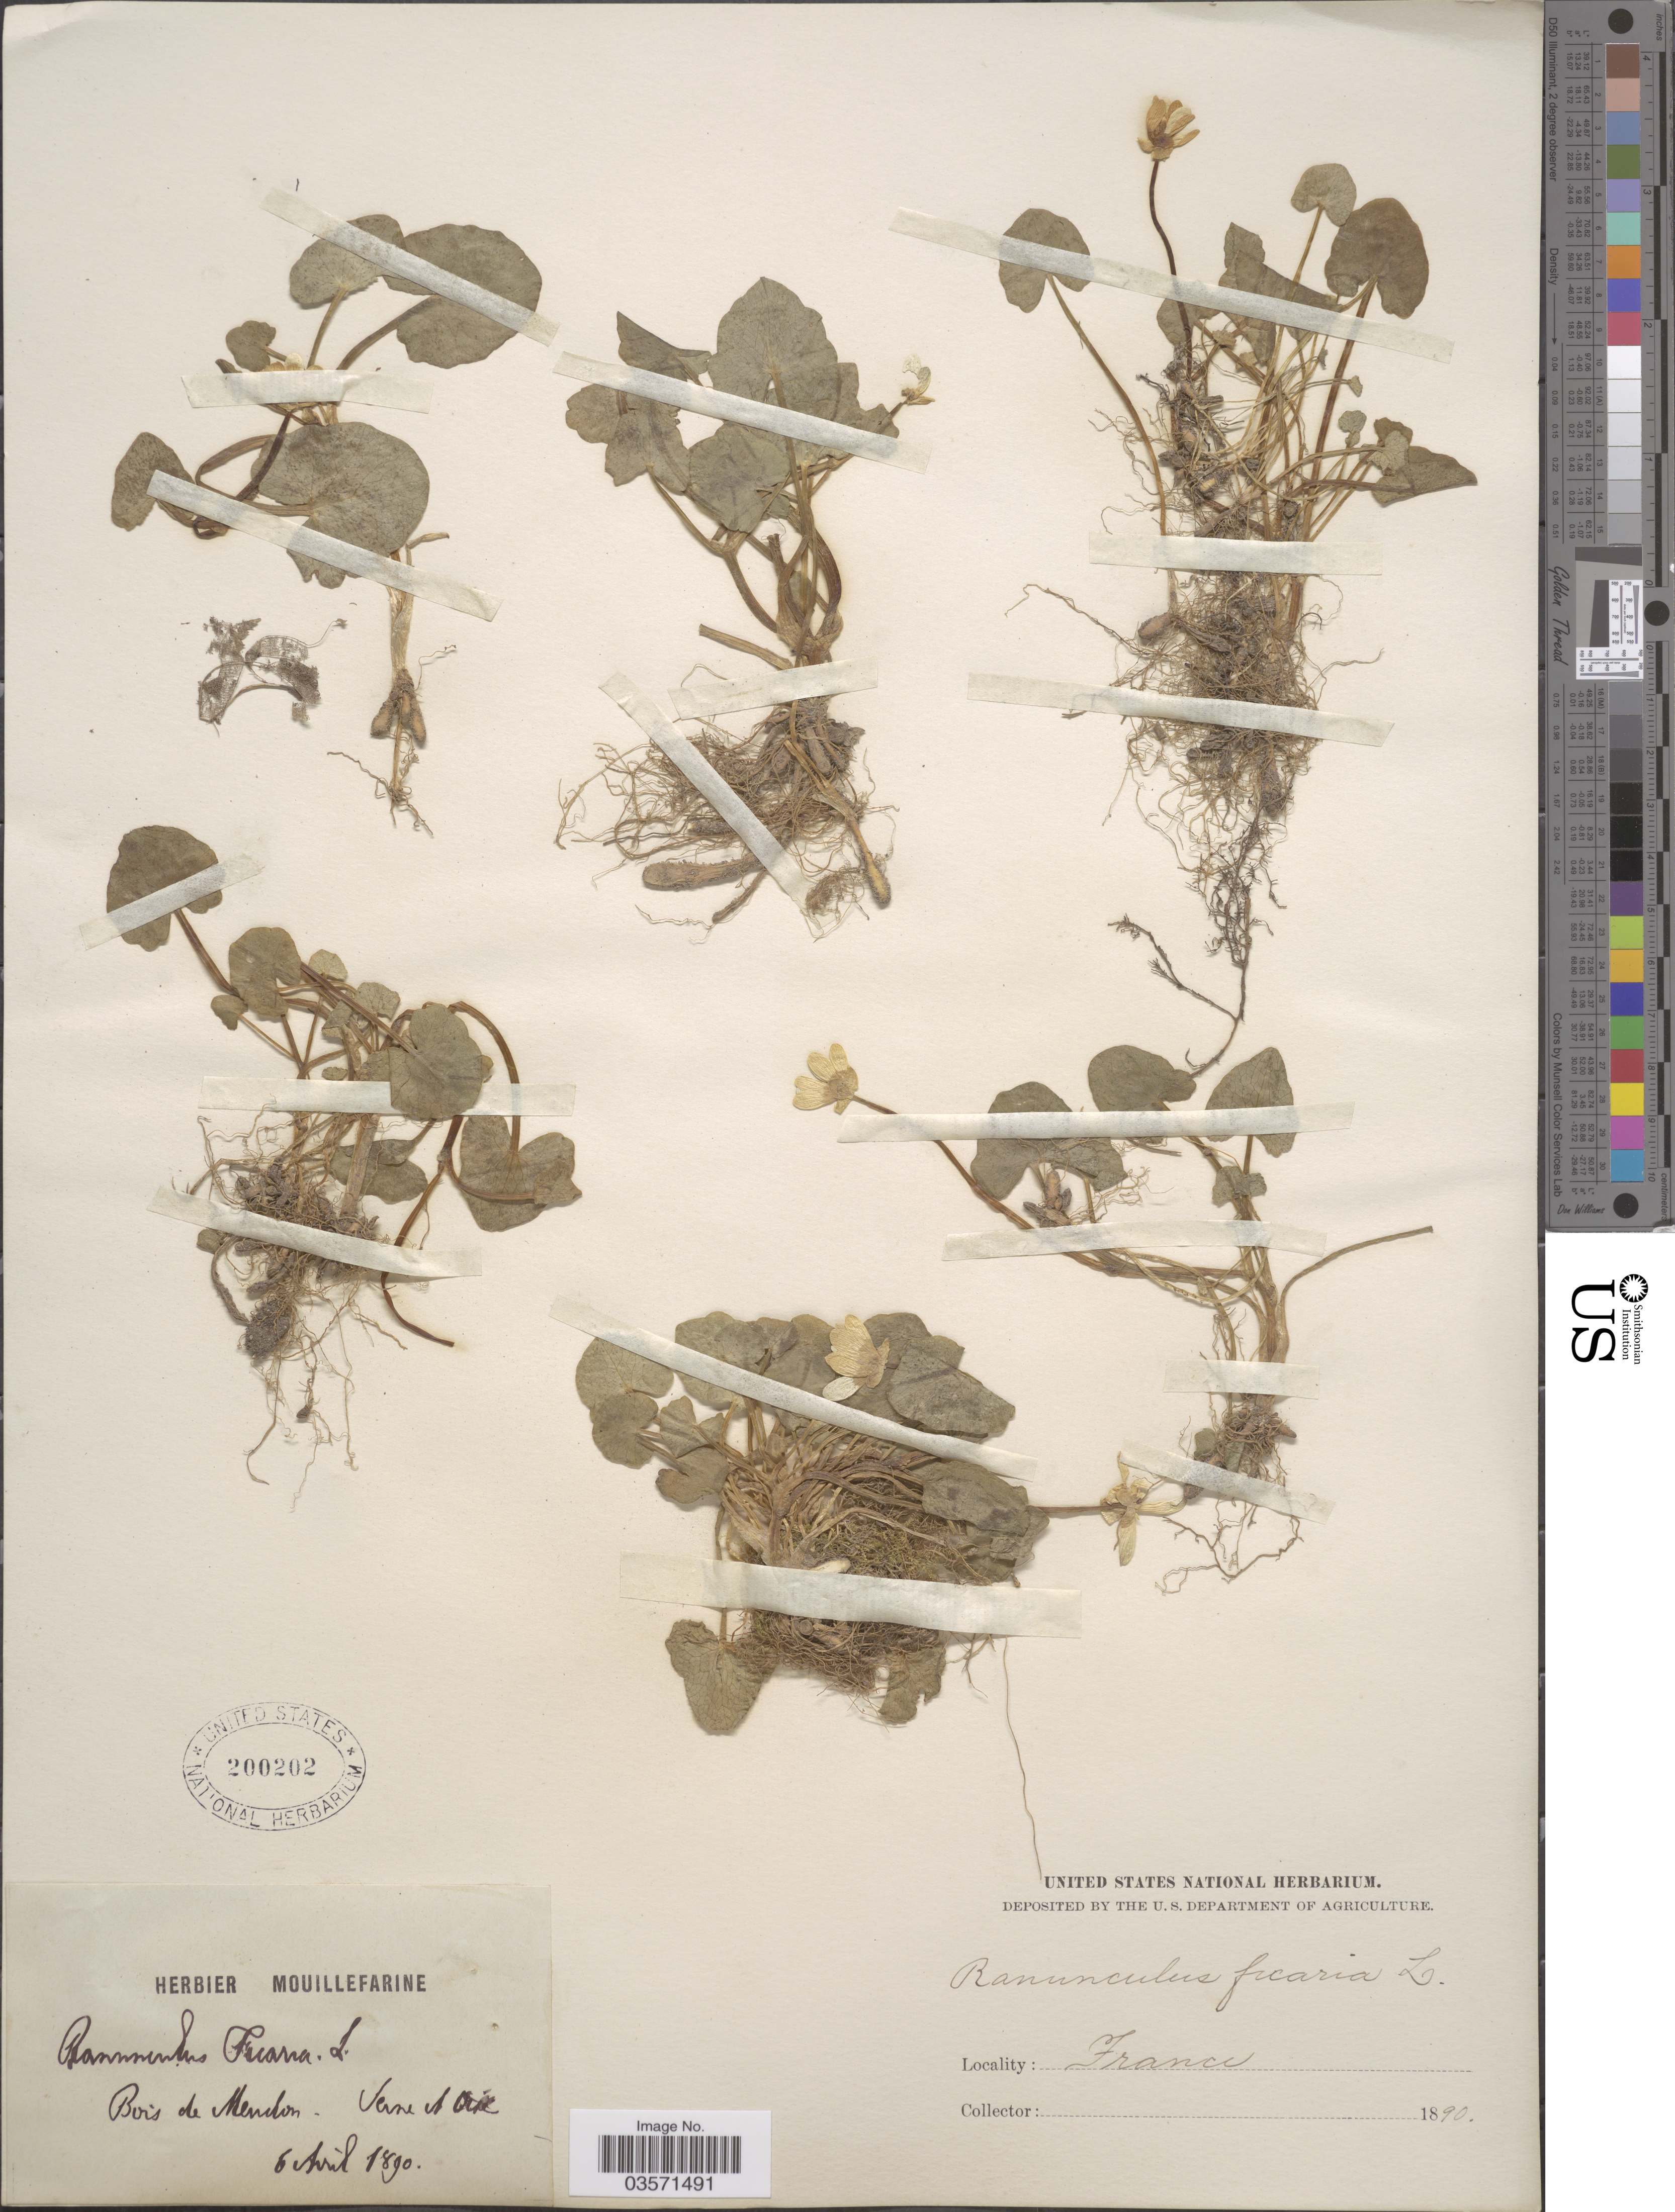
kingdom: Plantae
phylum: Tracheophyta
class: Magnoliopsida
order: Ranunculales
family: Ranunculaceae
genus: Ficaria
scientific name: Ficaria verna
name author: Huds.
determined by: Strong, M. T., (US), Smithsonian Institution - National Museum of Natural History (UNITED STATES)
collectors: ex herb. Mouillefarine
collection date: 1890-04-06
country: France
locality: Bois de Mendon. Seine et Oise.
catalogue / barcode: US 200202